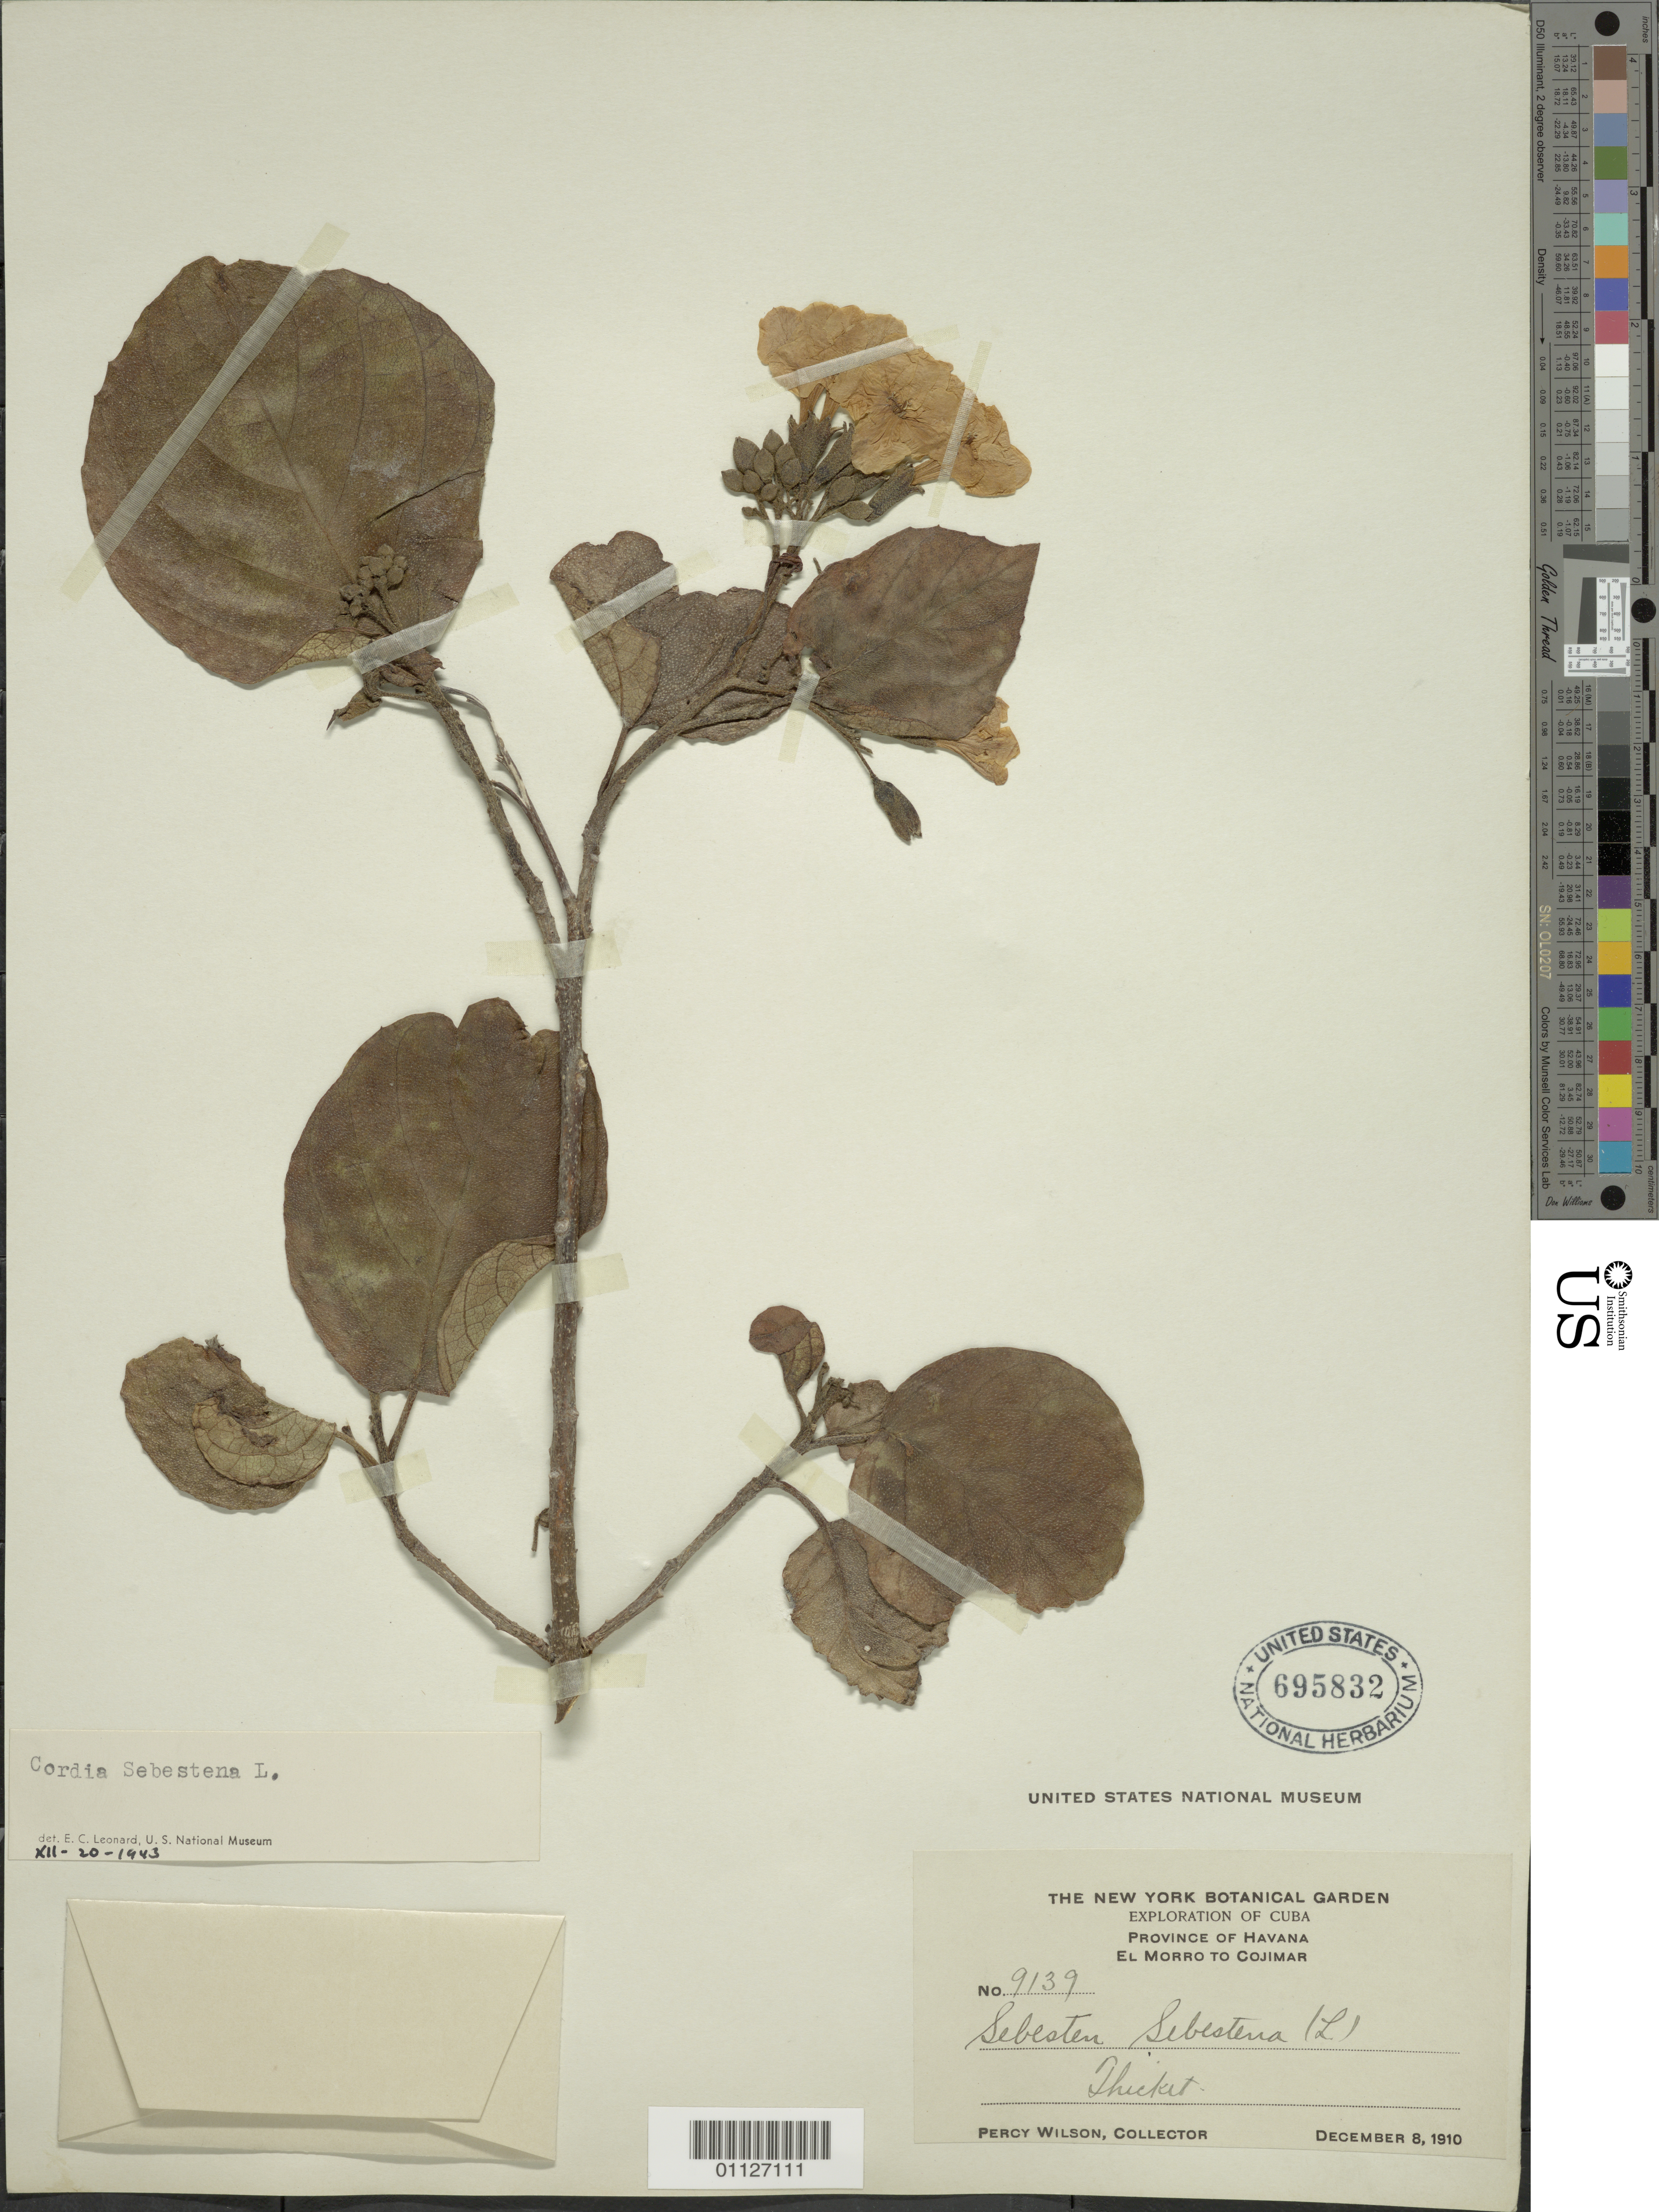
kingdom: Plantae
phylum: Tracheophyta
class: Magnoliopsida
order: Boraginales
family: Cordiaceae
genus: Cordia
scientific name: Cordia sebestena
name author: L.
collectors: P. Wilson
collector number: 9139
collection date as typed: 08 Dec 1910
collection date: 1910-12-08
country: Cuba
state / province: La Habana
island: Cuba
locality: El Morro to Cojímar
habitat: Thicket.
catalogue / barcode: US 695832